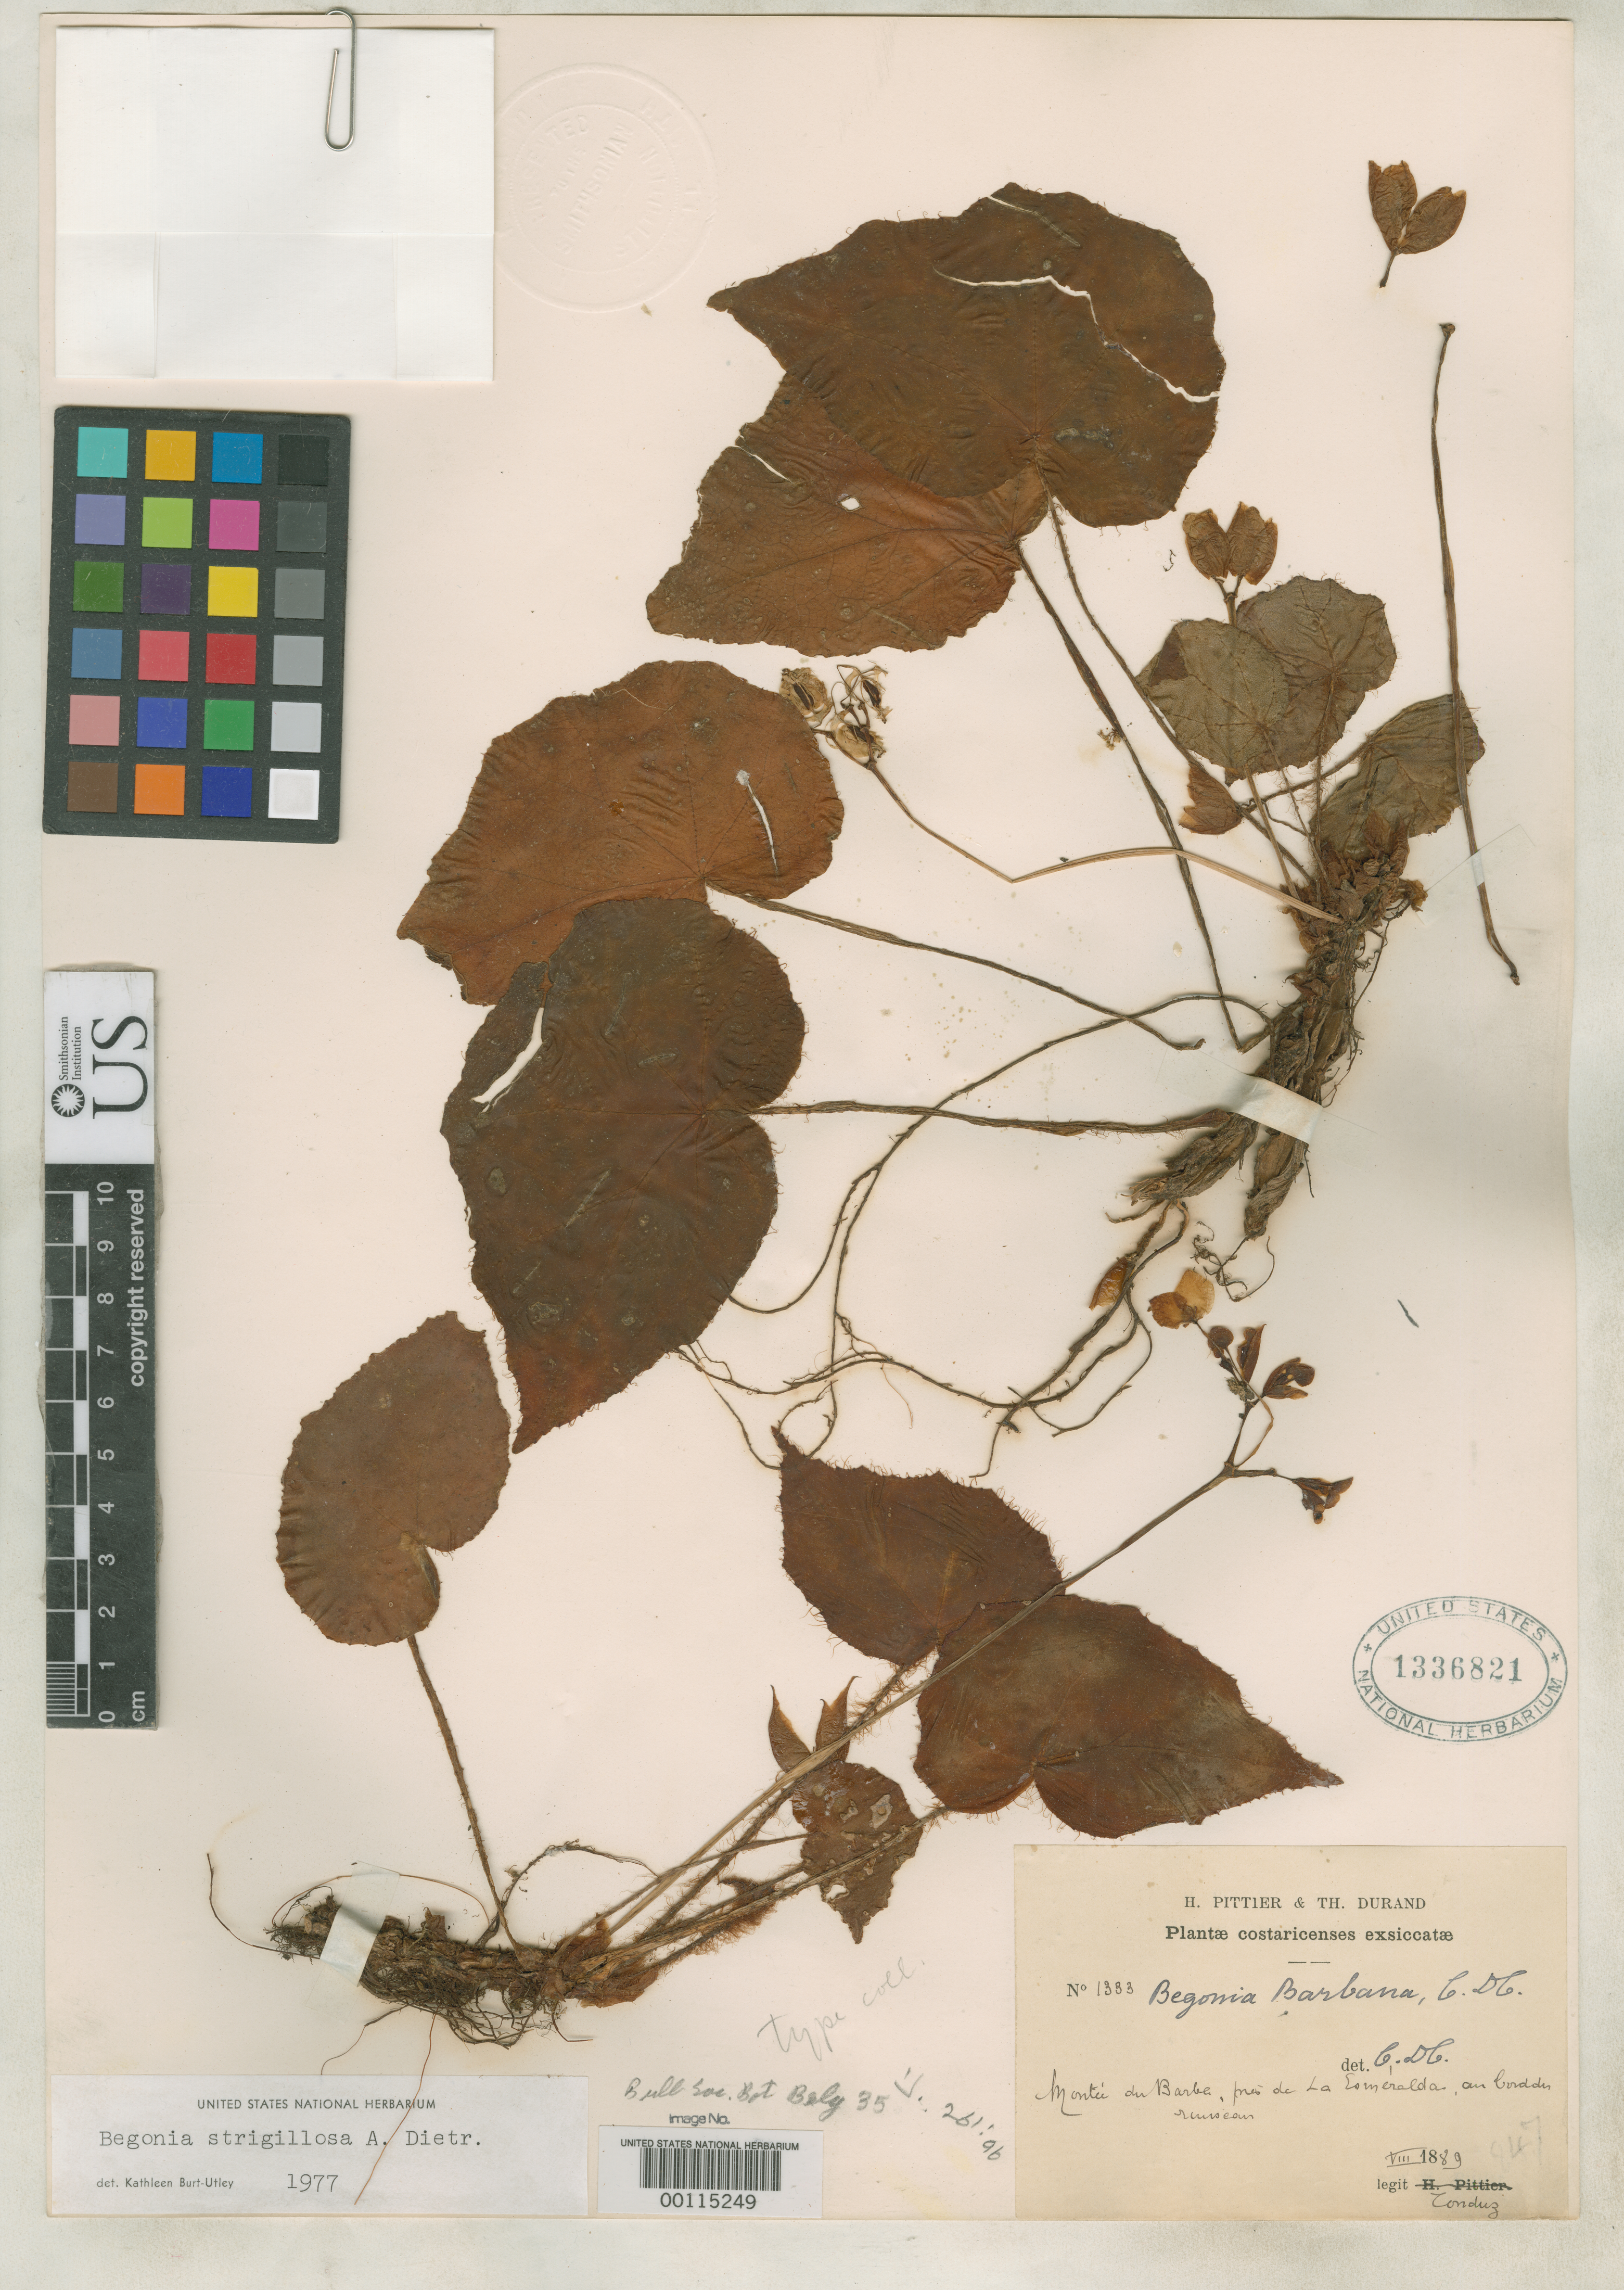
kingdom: Plantae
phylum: Tracheophyta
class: Magnoliopsida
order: Cucurbitales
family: Begoniaceae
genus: Begonia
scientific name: Begonia barbana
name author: C. DC.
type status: Isosyntype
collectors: A. Tonduz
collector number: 1333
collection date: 1900-04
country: Costa Rica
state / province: Guanacaste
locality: forets de Nicoya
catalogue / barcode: US 1336821